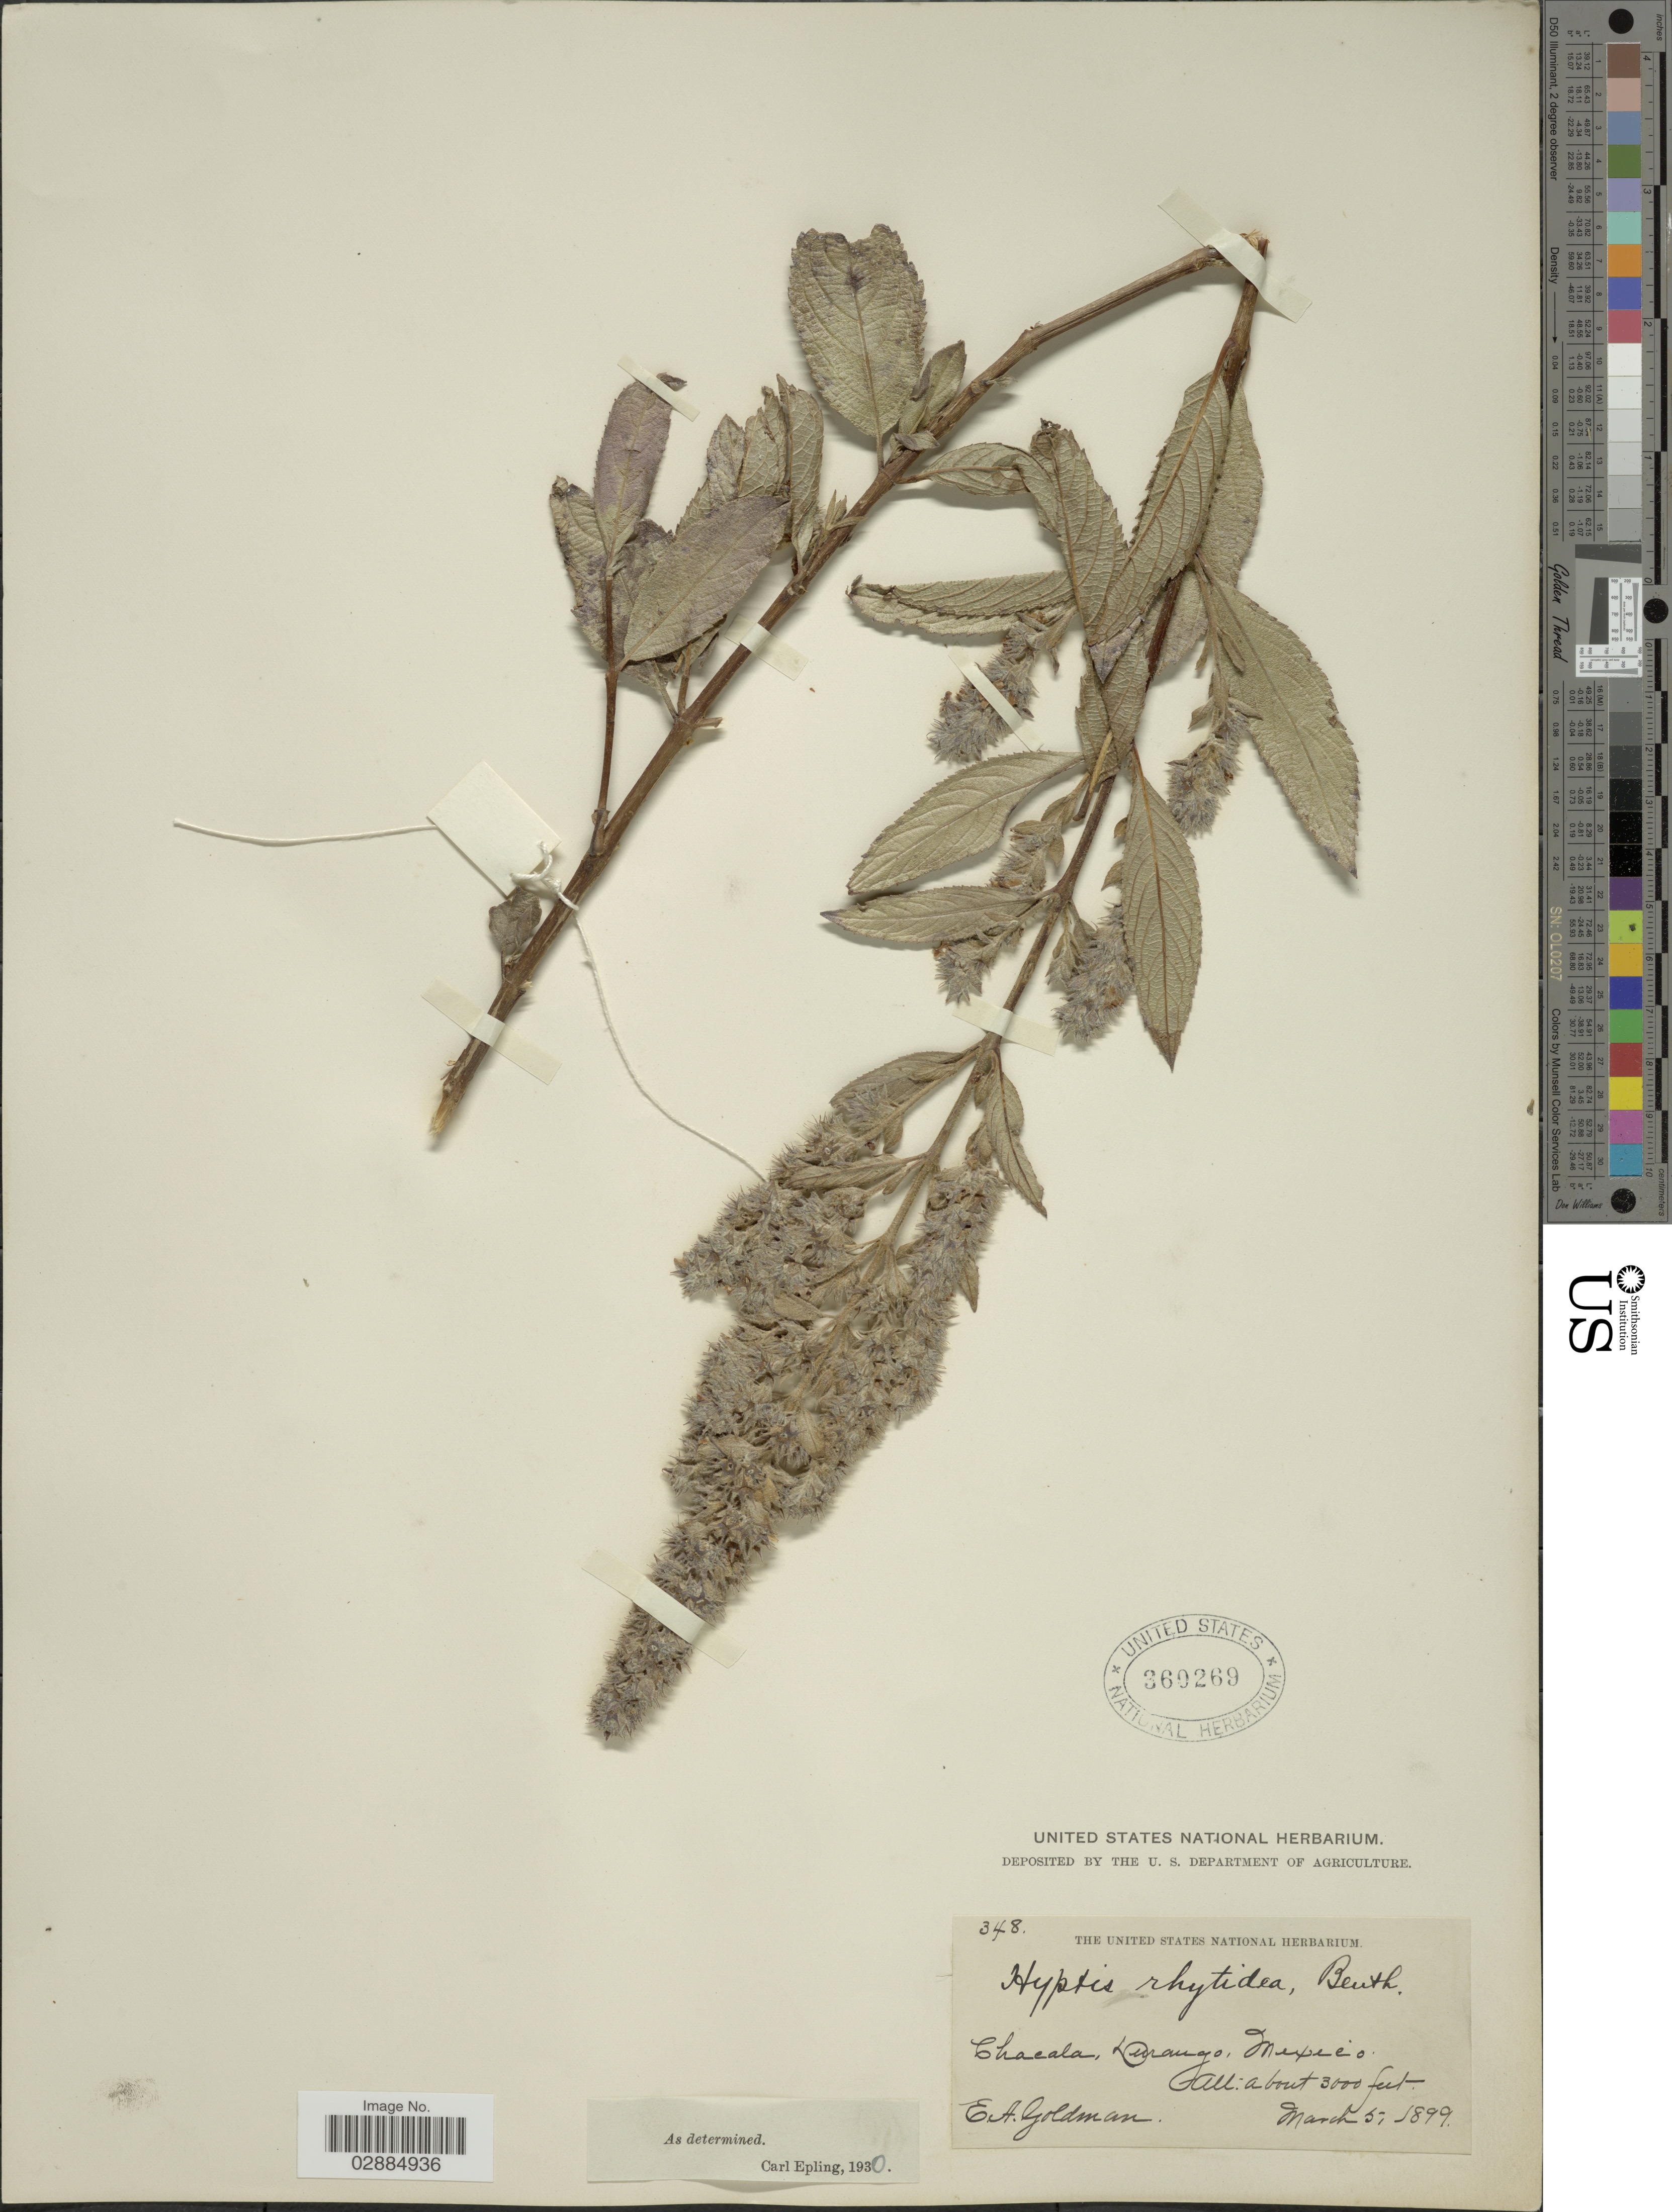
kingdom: Plantae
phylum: Tracheophyta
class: Magnoliopsida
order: Lamiales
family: Lamiaceae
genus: Hyptis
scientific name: Hyptis rhytidea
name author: Benth.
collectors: E. A. Goldman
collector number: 348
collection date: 1899-03-05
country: Mexico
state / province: Durango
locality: Chacala, Durango.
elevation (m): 914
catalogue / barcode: US 360269